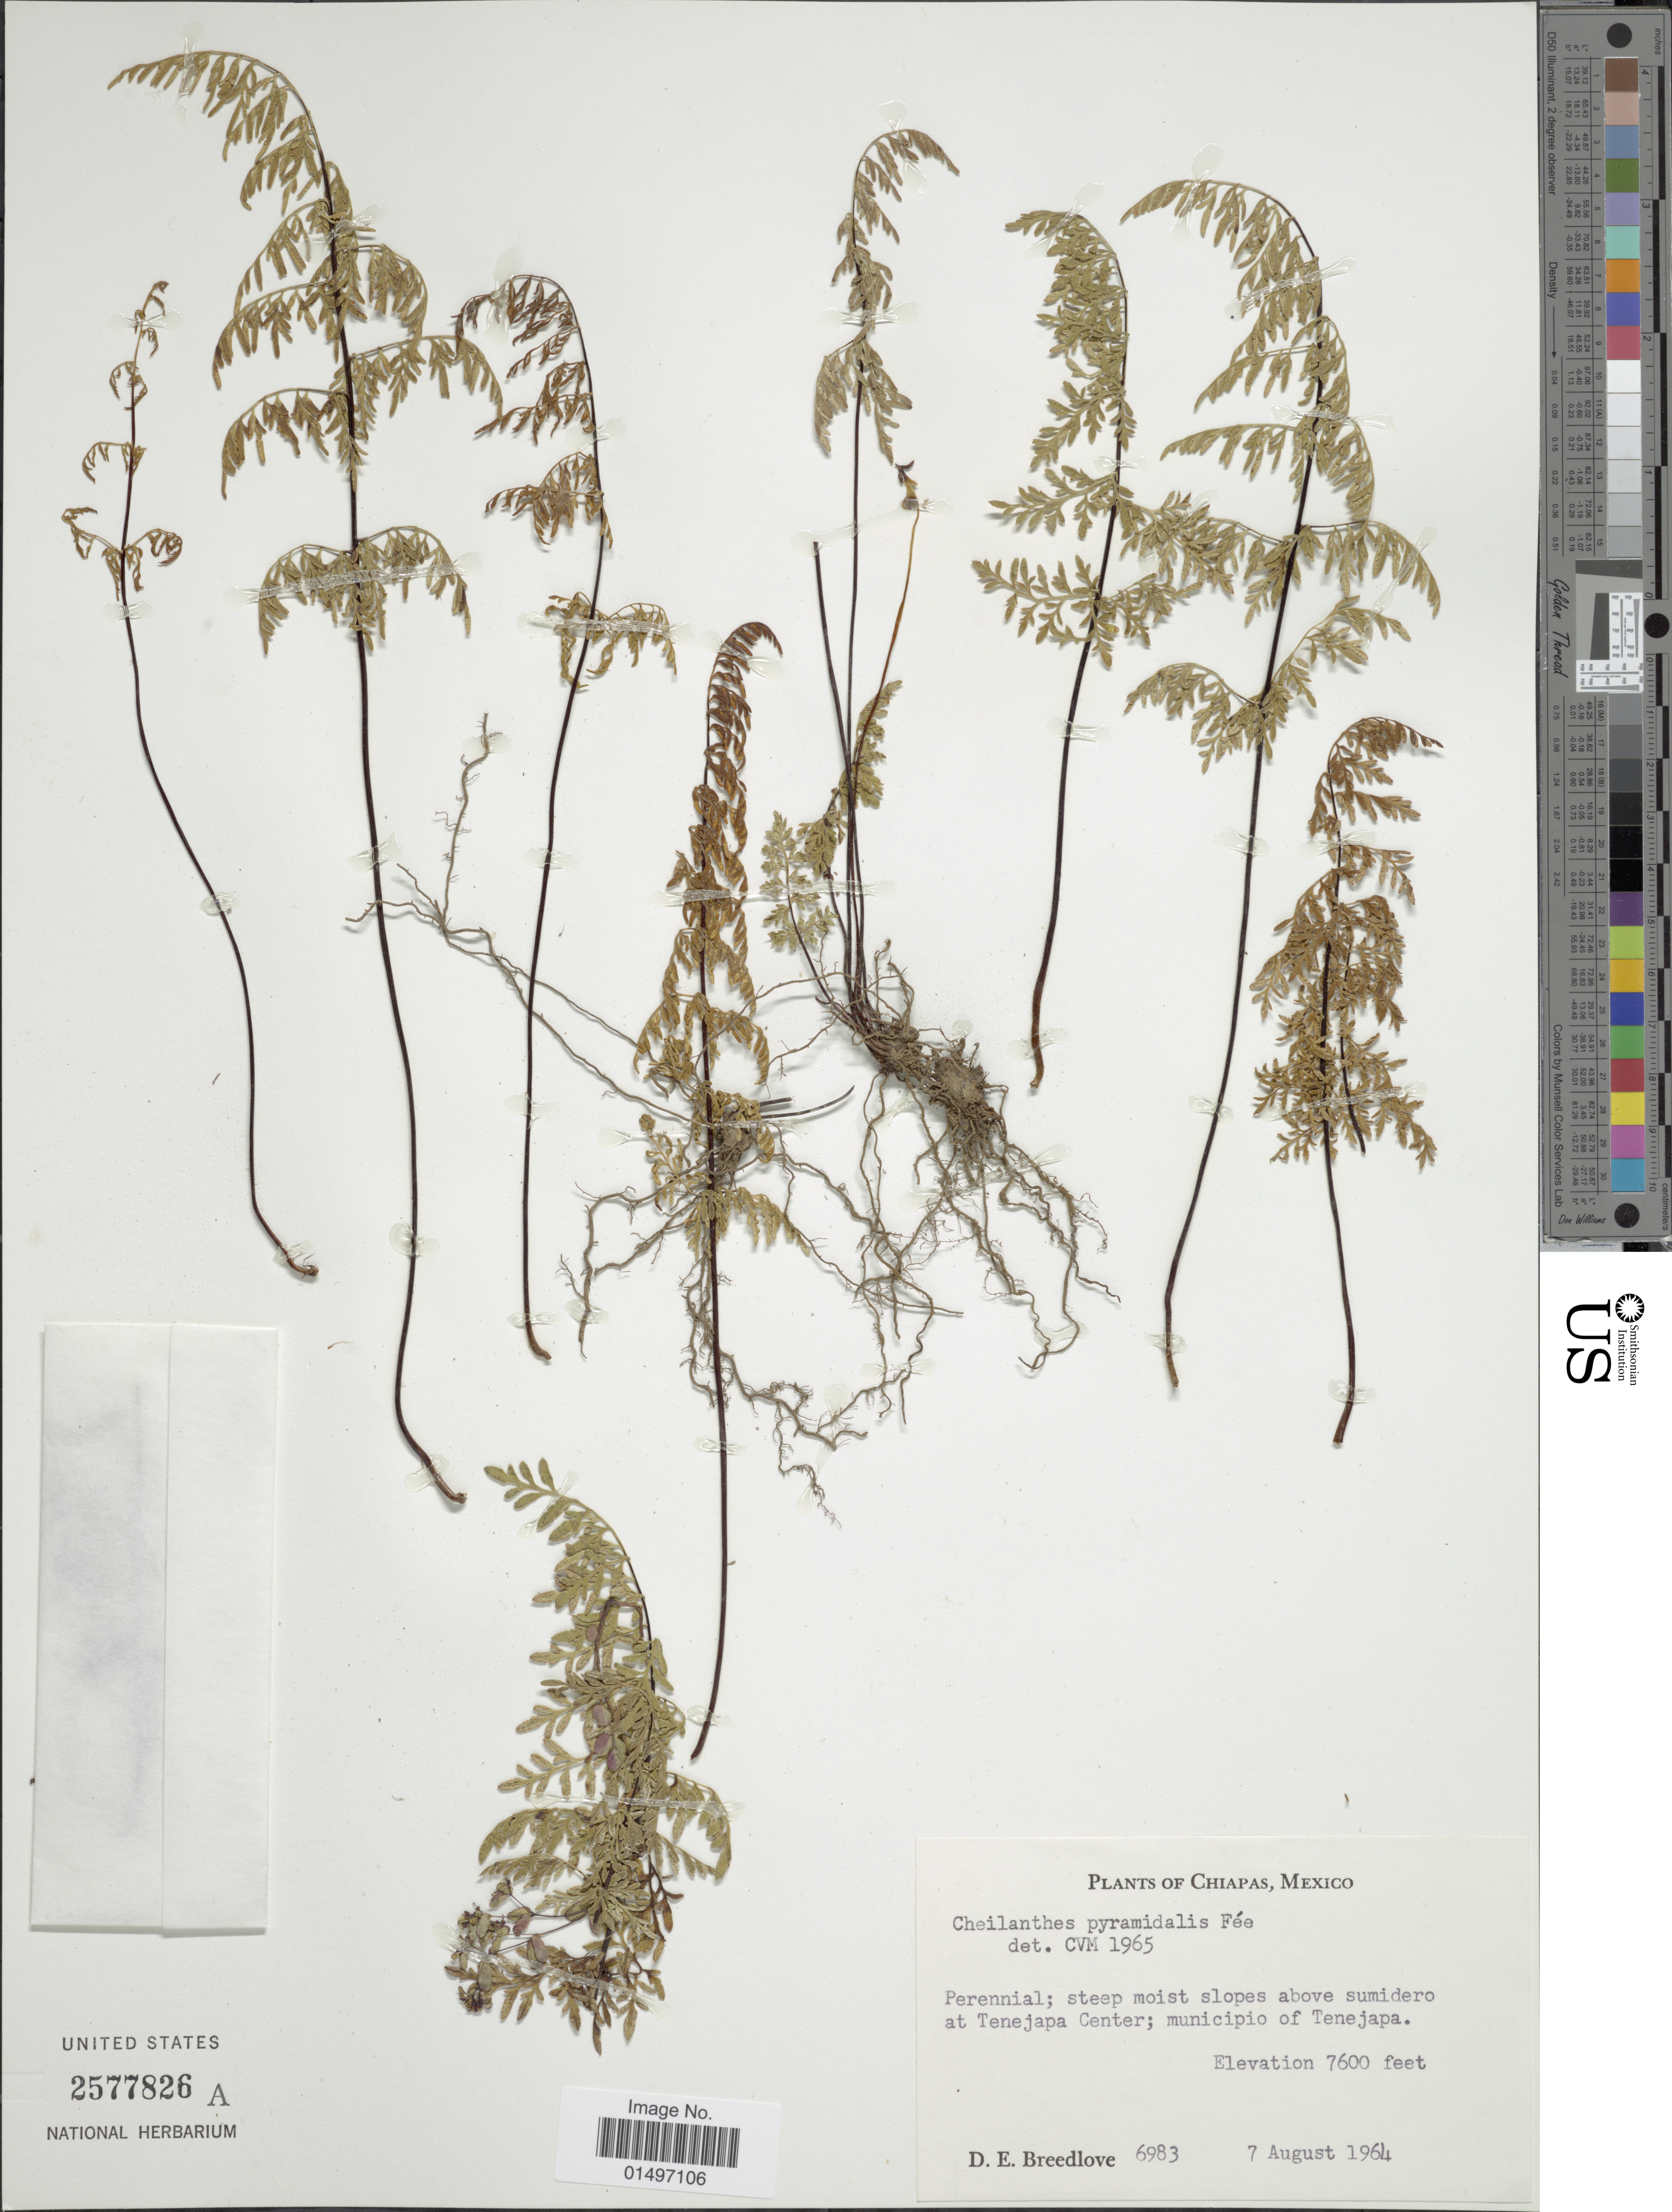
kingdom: Plantae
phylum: Tracheophyta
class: Polypodiopsida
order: Polypodiales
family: Pteridaceae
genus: Gaga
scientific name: Gaga hirsuta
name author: (Link) Fay W. Li & Windham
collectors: D. E. Breedlove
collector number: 6983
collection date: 1964-08-07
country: Mexico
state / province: Chiapas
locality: Mexico, Chiapas, Perennial: steep moist slopes above sumidero at Tenejapa Center; municipio of Tenejapa.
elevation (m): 2316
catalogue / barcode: US 2577826A